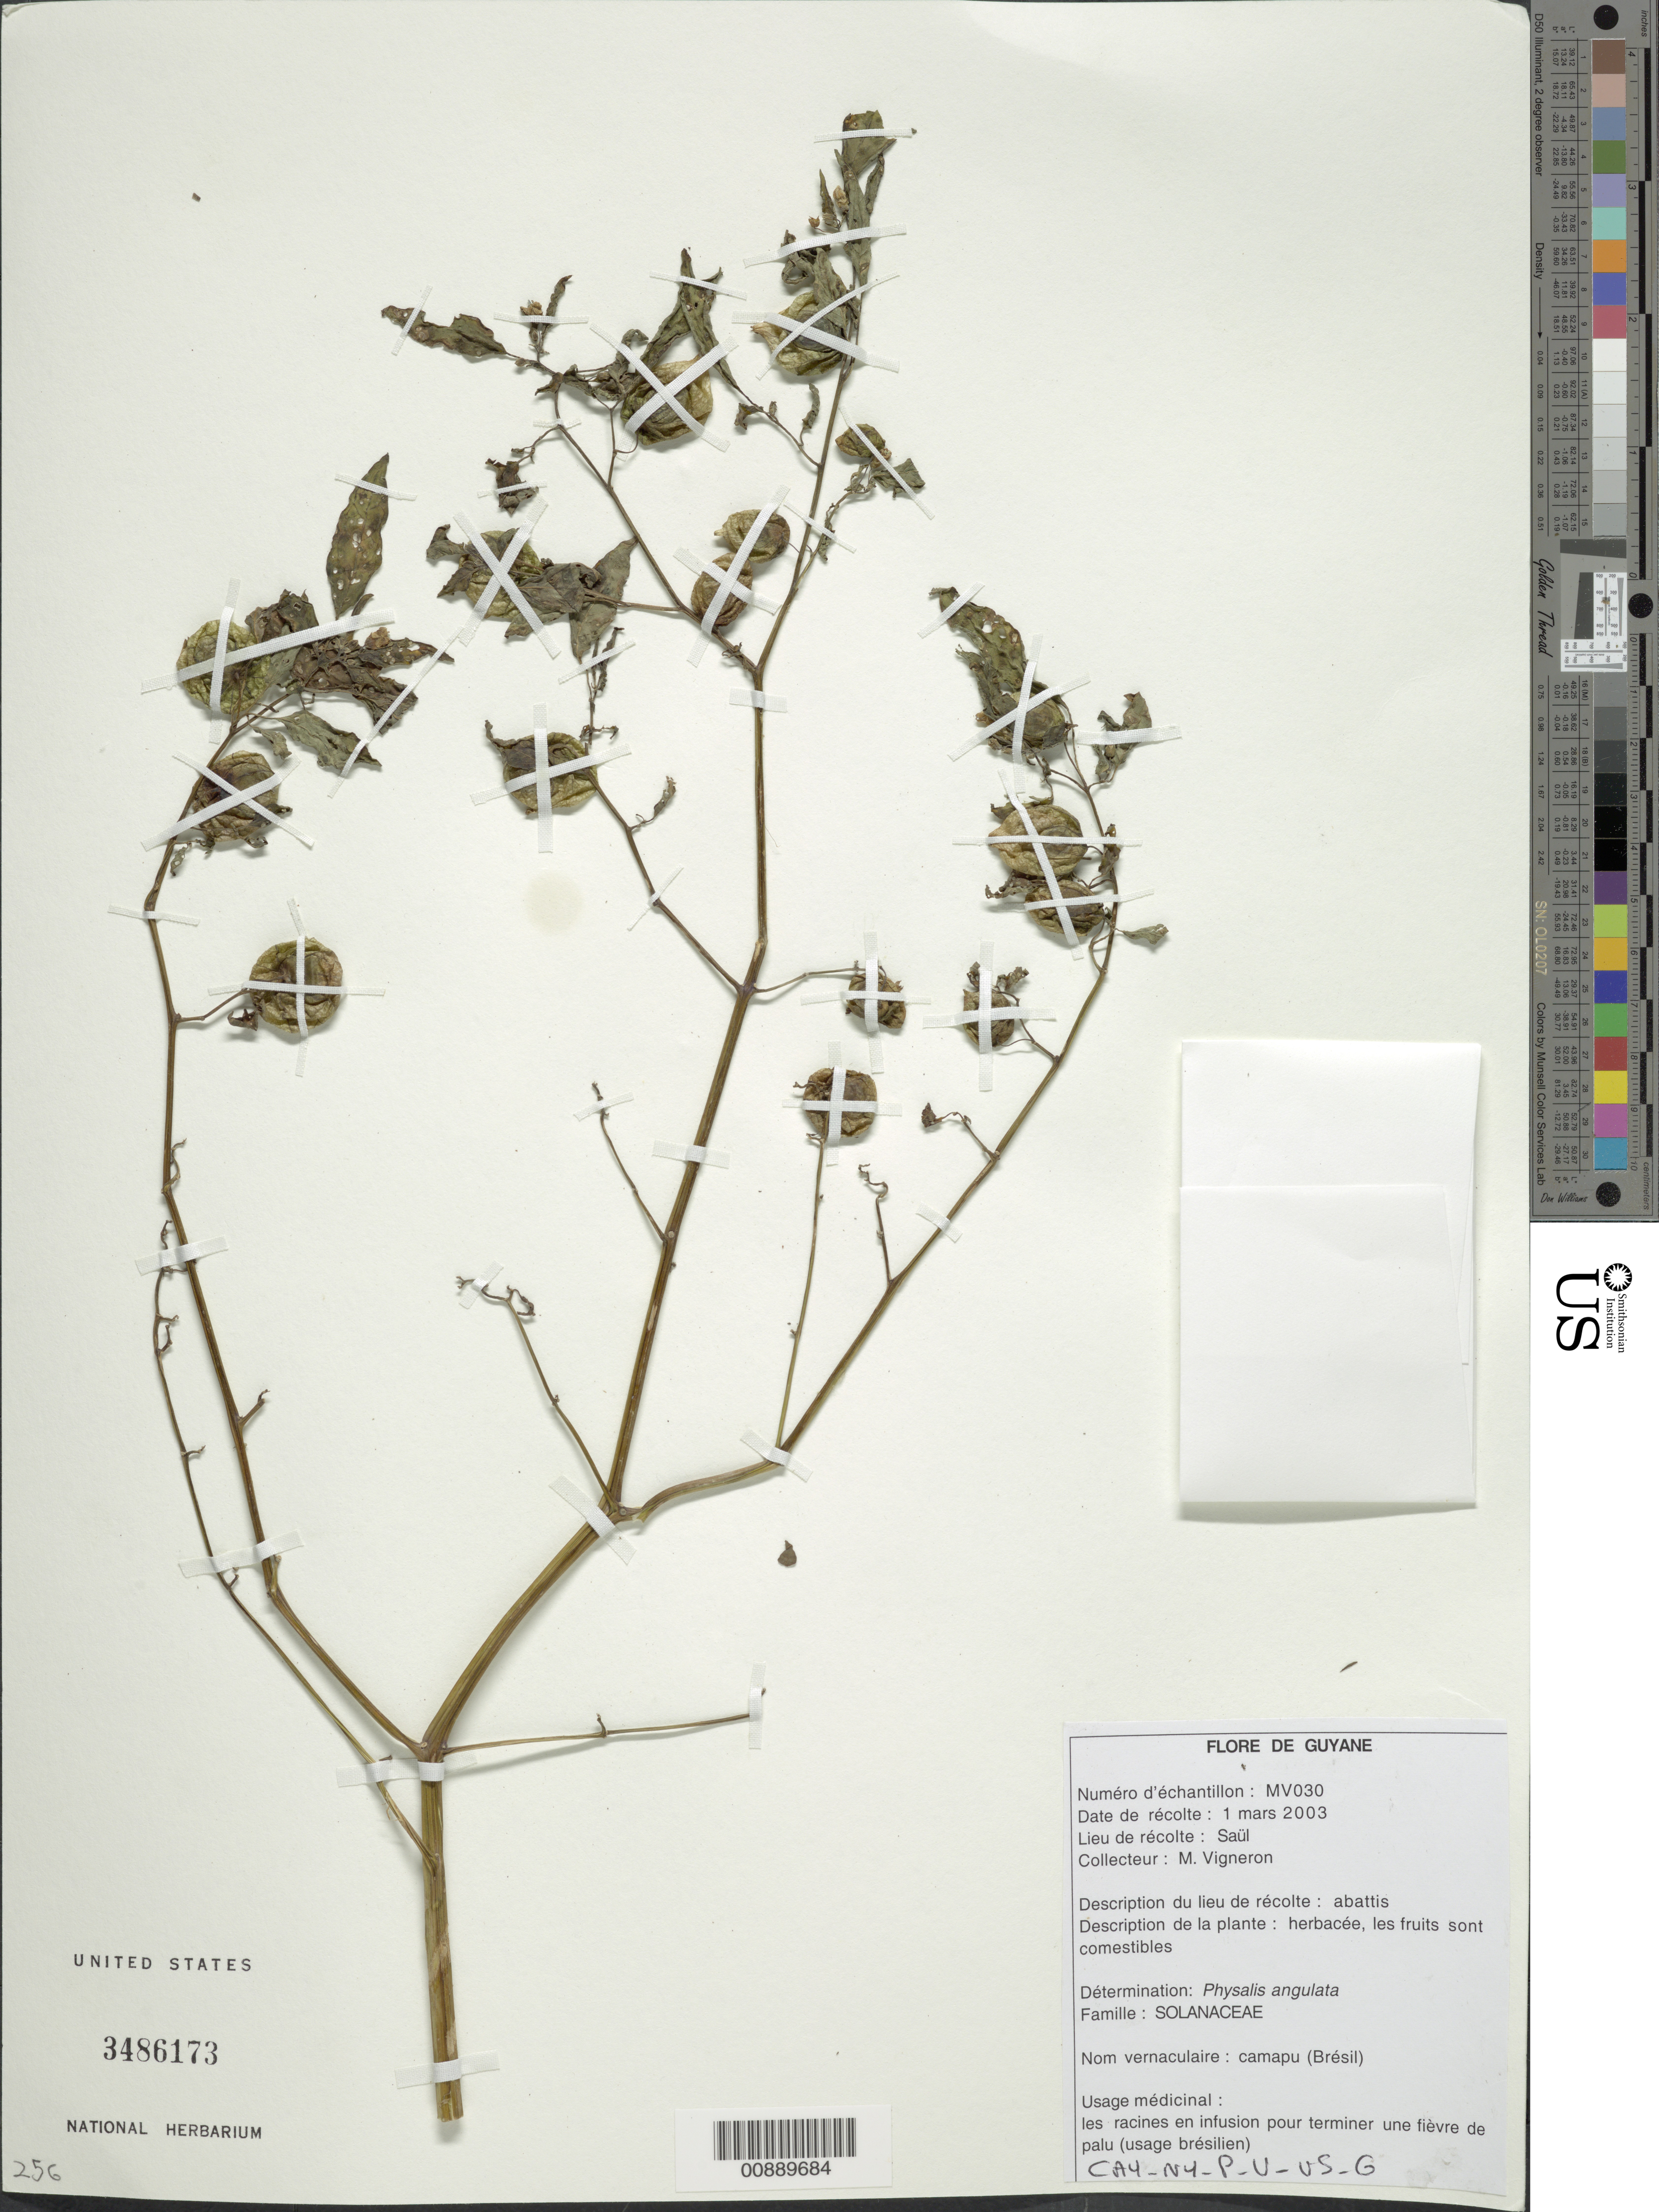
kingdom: Plantae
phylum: Tracheophyta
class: Magnoliopsida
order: Solanales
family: Solanaceae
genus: Physalis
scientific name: Physalis angulata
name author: L.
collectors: M. Vigneron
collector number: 30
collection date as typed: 1-Mar-03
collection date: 2003-03-01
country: French Guiana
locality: Saül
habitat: Abattis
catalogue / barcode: US 3486173